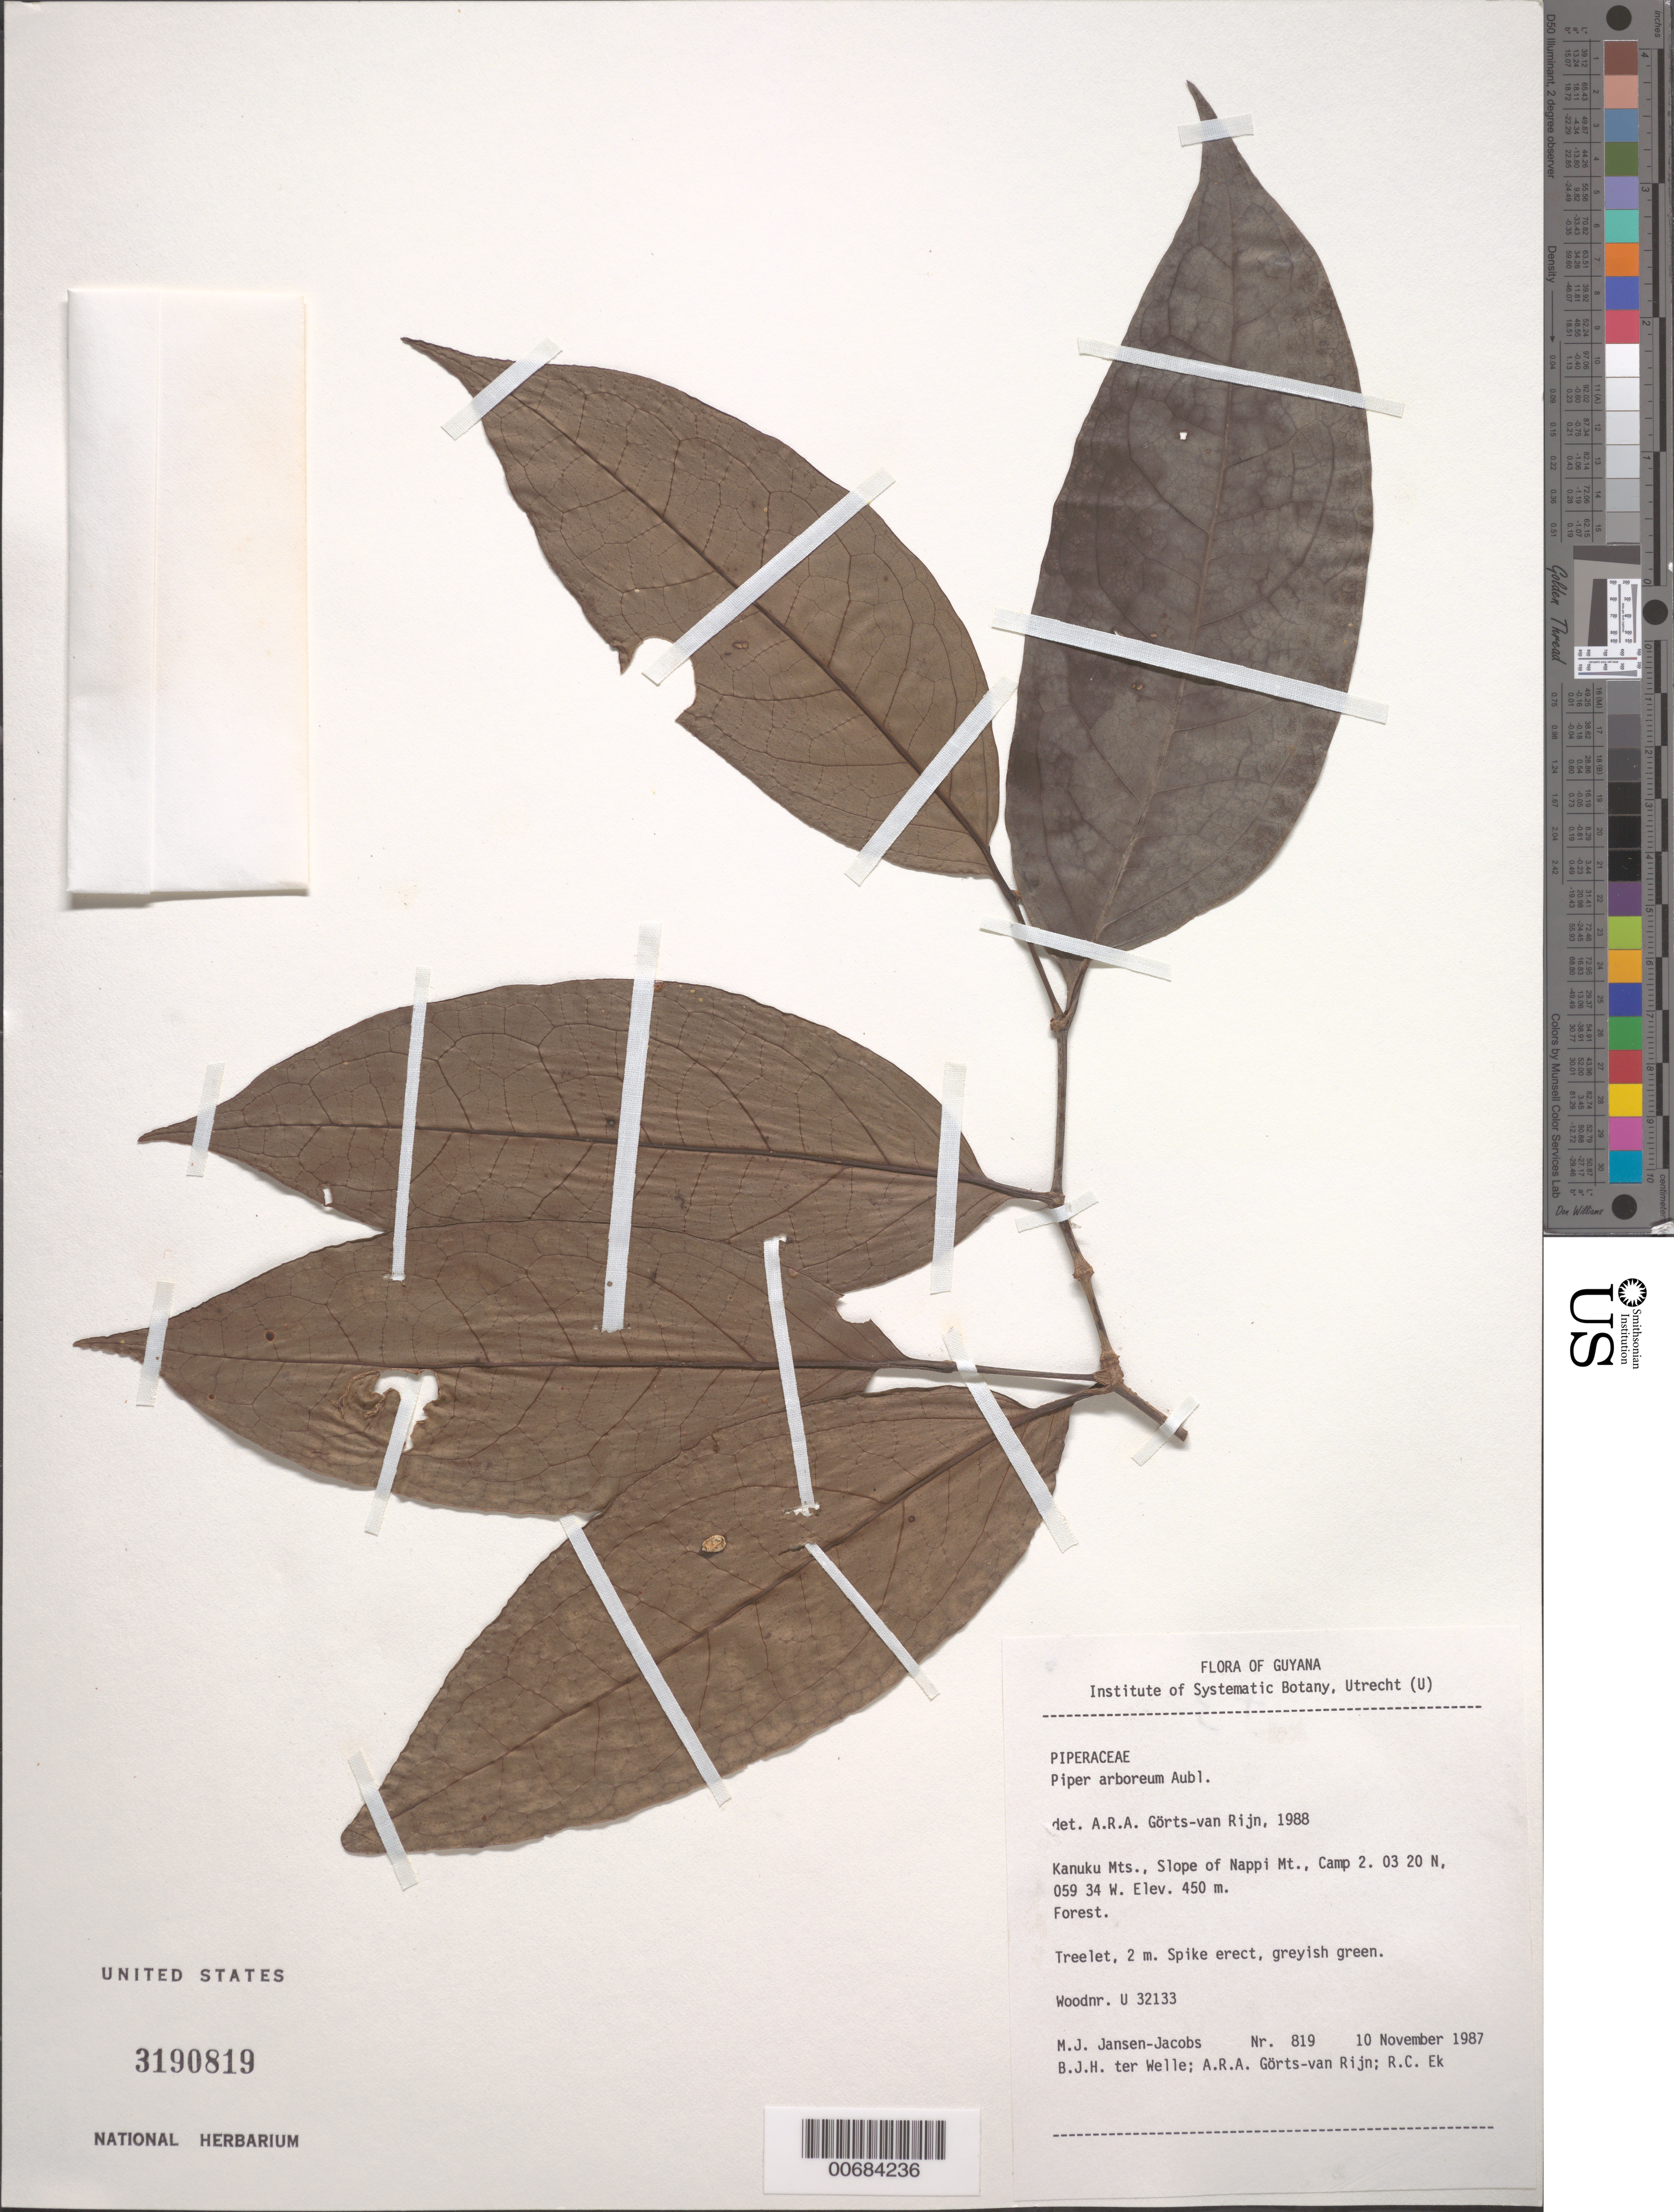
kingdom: Plantae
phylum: Tracheophyta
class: Magnoliopsida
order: Piperales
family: Piperaceae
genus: Piper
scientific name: Piper arboreum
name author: Aubl.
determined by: Görts-van Rijn, A. R. A.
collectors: M. J. Jansen-Jacobs, B. Welle, A. .R. A. Görts-van Rijn & R. C. Ek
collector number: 819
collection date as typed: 10-Nov-87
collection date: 1987-11-10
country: Guyana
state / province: U. Takutu-U. Essequibo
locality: Kanuku Mts., slope of Nappi Mt., camp 2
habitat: Forest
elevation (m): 450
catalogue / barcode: US 3190819